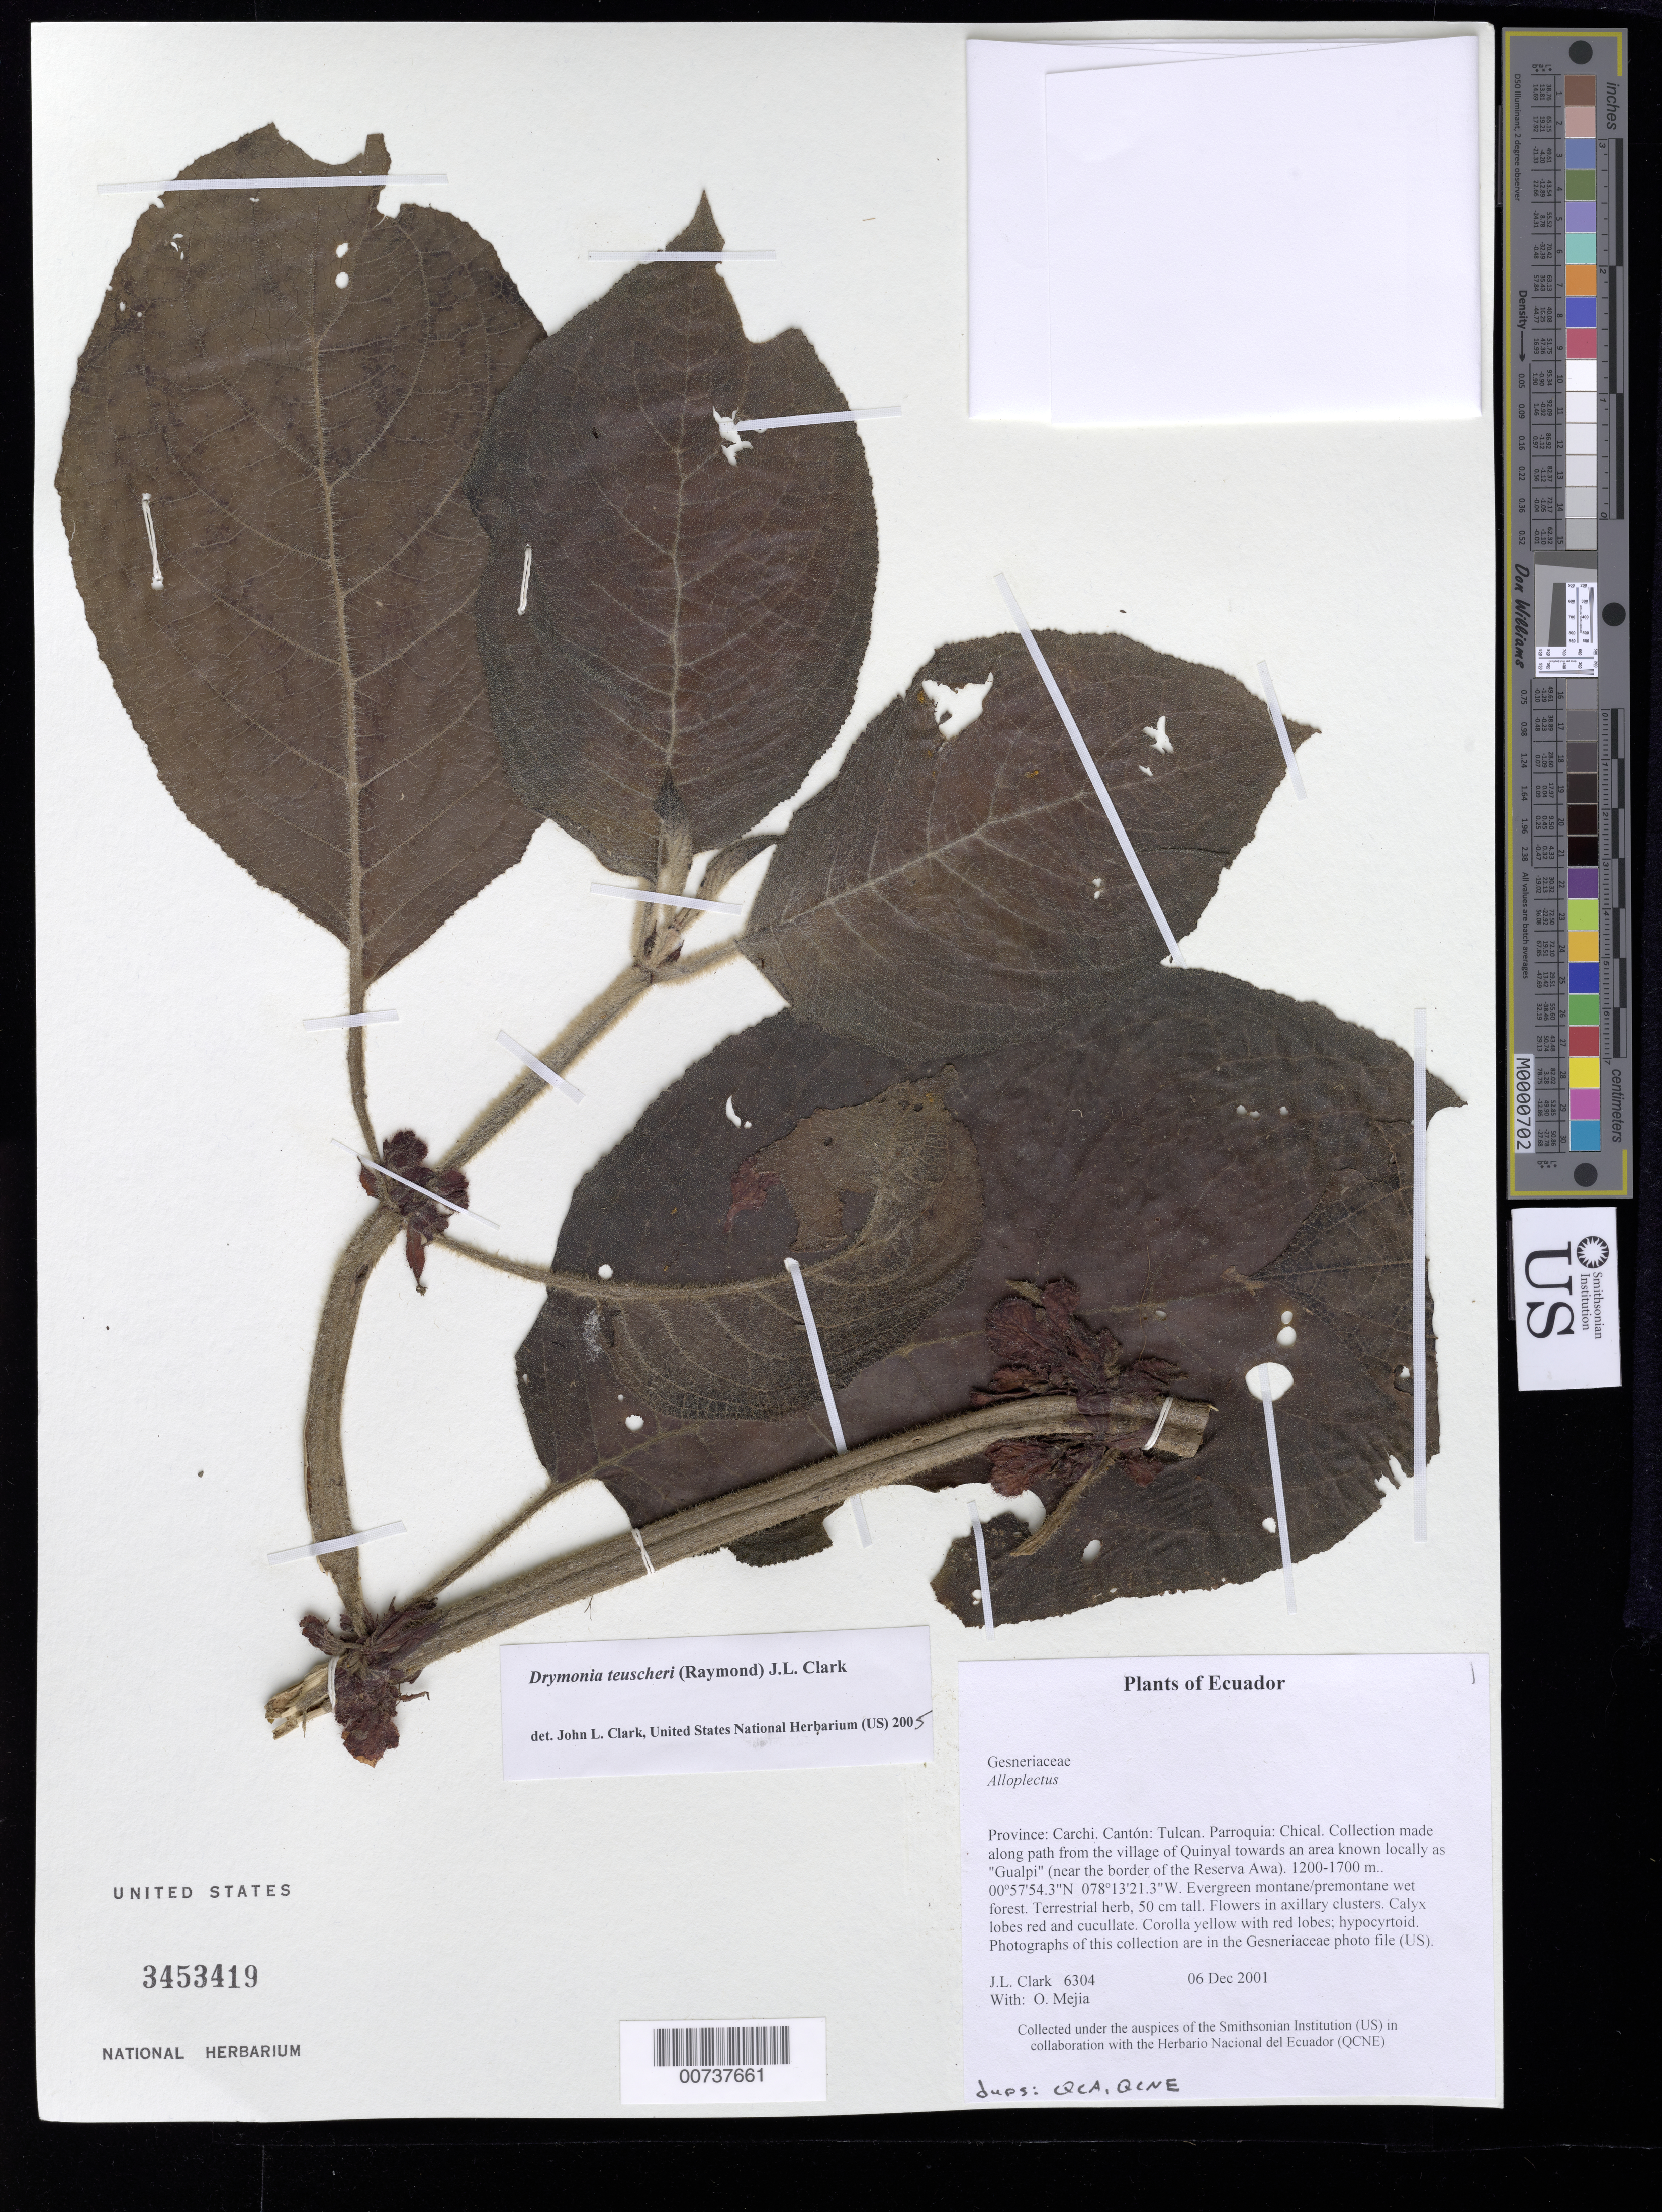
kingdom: Plantae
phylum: Tracheophyta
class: Magnoliopsida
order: Lamiales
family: Gesneriaceae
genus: Alloplectus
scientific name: Alloplectus sp.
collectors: J. L. Clark & O. Mejia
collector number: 6304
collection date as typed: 06 Dec 2001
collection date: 2001-12-06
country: Ecuador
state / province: Carchi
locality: Tulcan. Parroquia: Chical. Collection made along path from the village of Quinyal towards an area known locally as "Gualpi" (near the border of the Reserva Awa).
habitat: Evergreen montane/premontane wet forest.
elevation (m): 1200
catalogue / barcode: US 3453419